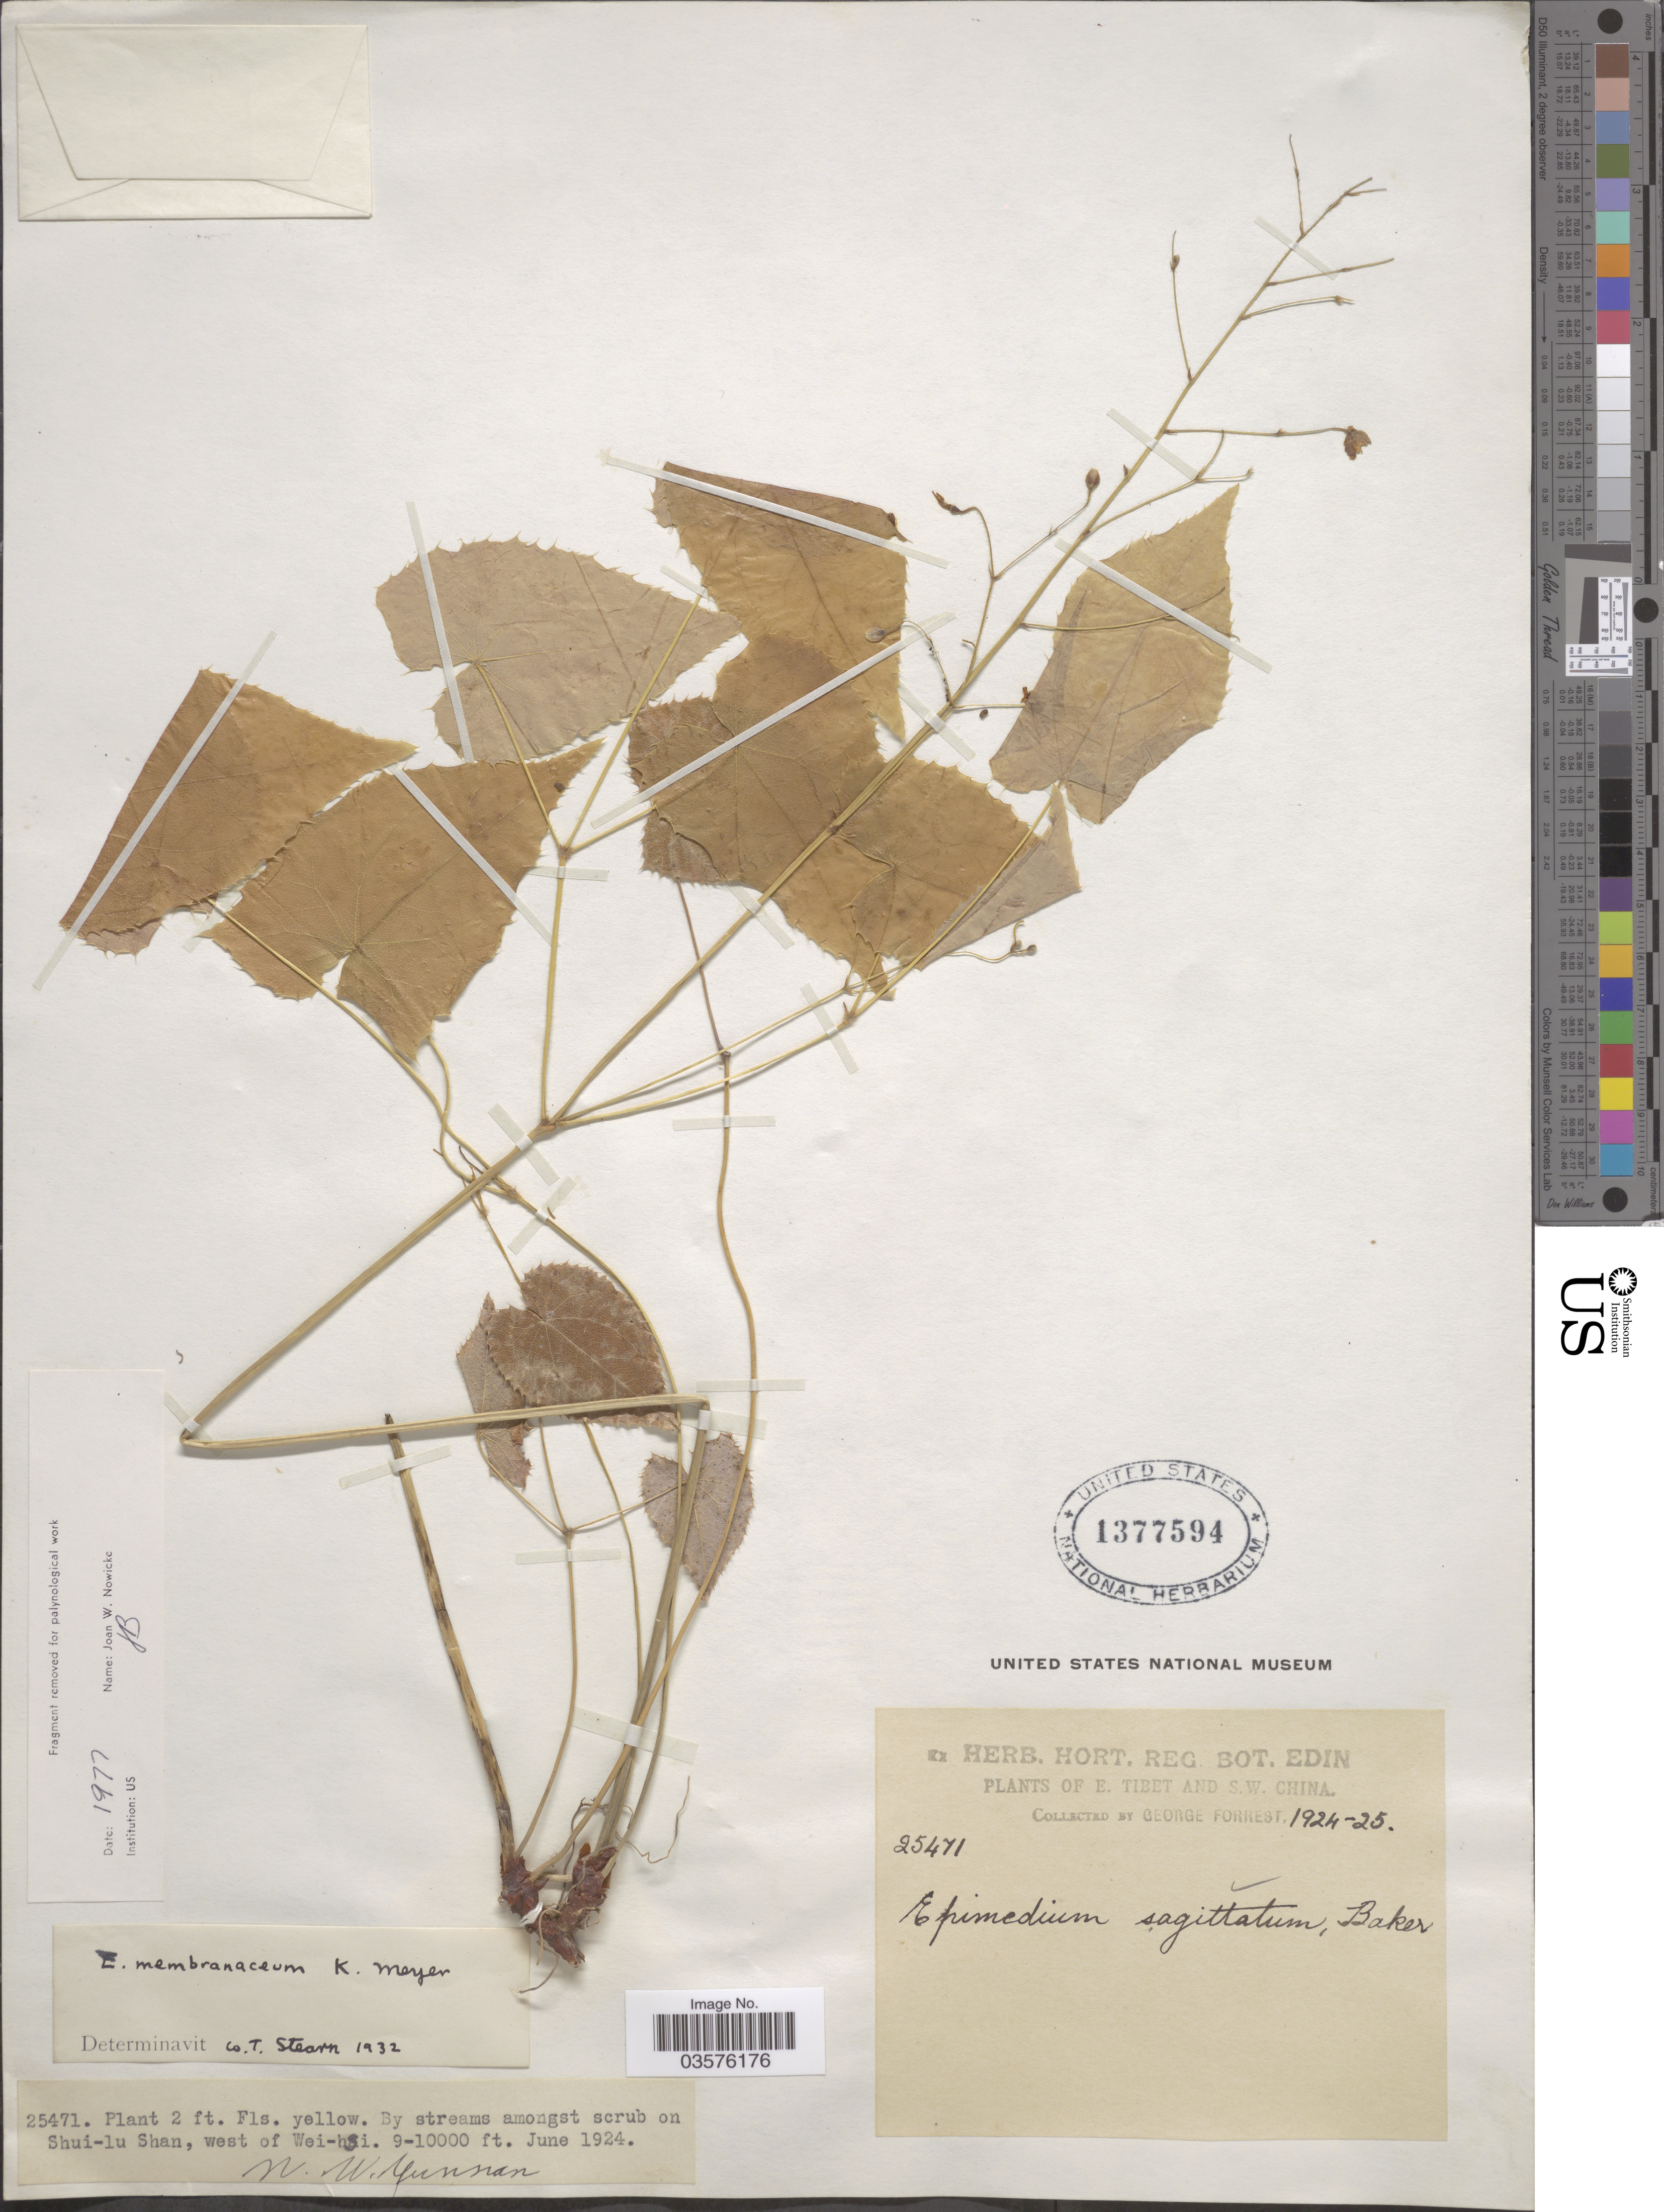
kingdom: Plantae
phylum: Tracheophyta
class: Magnoliopsida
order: Ranunculales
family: Berberidaceae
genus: Epimedium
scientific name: Epimedium membranaceum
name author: K. Mey.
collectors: G. Forrest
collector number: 25471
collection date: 1924-06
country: China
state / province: Yunnan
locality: S.W. China. By streams amongst scrub on Shui-lu Shan, west of Wei-hsi. N.W. Yunnan.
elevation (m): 2743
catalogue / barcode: US 1377594